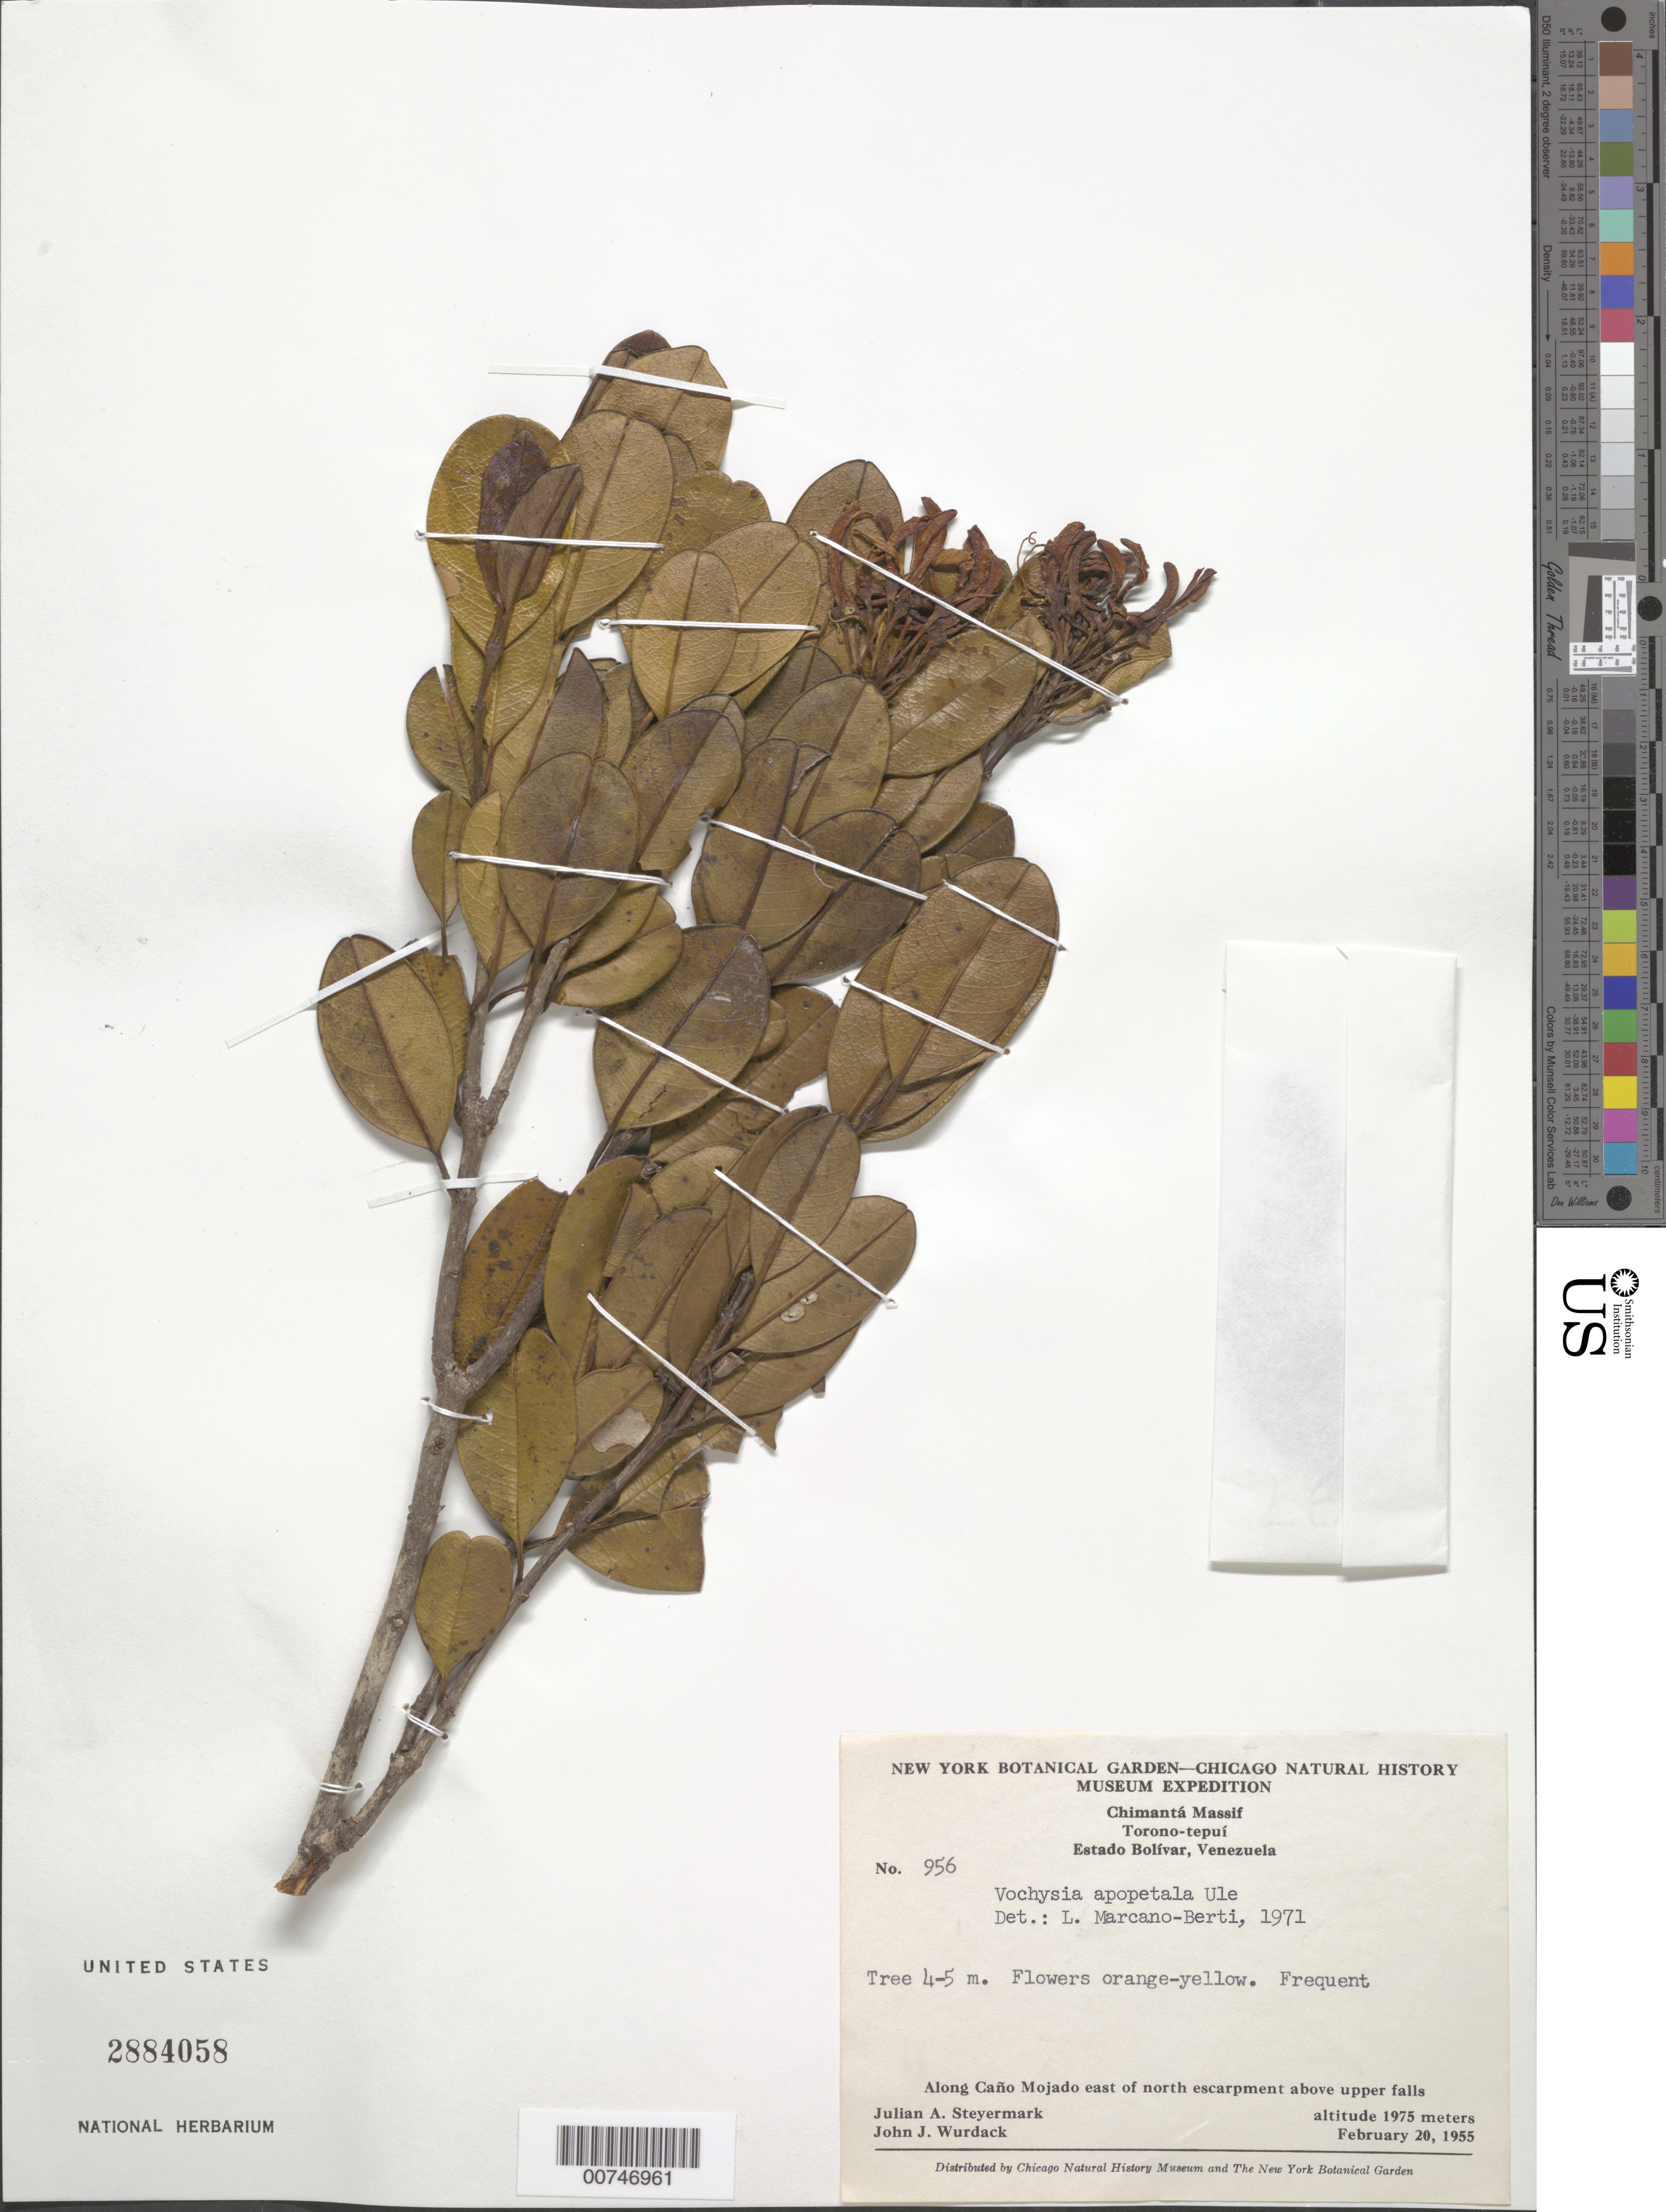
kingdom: Plantae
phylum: Tracheophyta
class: Magnoliopsida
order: Myrtales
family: Vochysiaceae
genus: Vochysia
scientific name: Vochysia apopetala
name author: Ule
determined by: Marcano-Berti, L.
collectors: J. Steyermark & J. J. Wurdack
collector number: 55 956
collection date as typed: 20-Feb-55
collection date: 1955-02-20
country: Venezuela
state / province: Bolívar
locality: Chimantá Massif, Torono-tepuí; along banks of Caño Mojado, east of north escarpment, below upper falls of Caño Mojado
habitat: Along banks of caño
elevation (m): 1975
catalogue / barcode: US 2884058